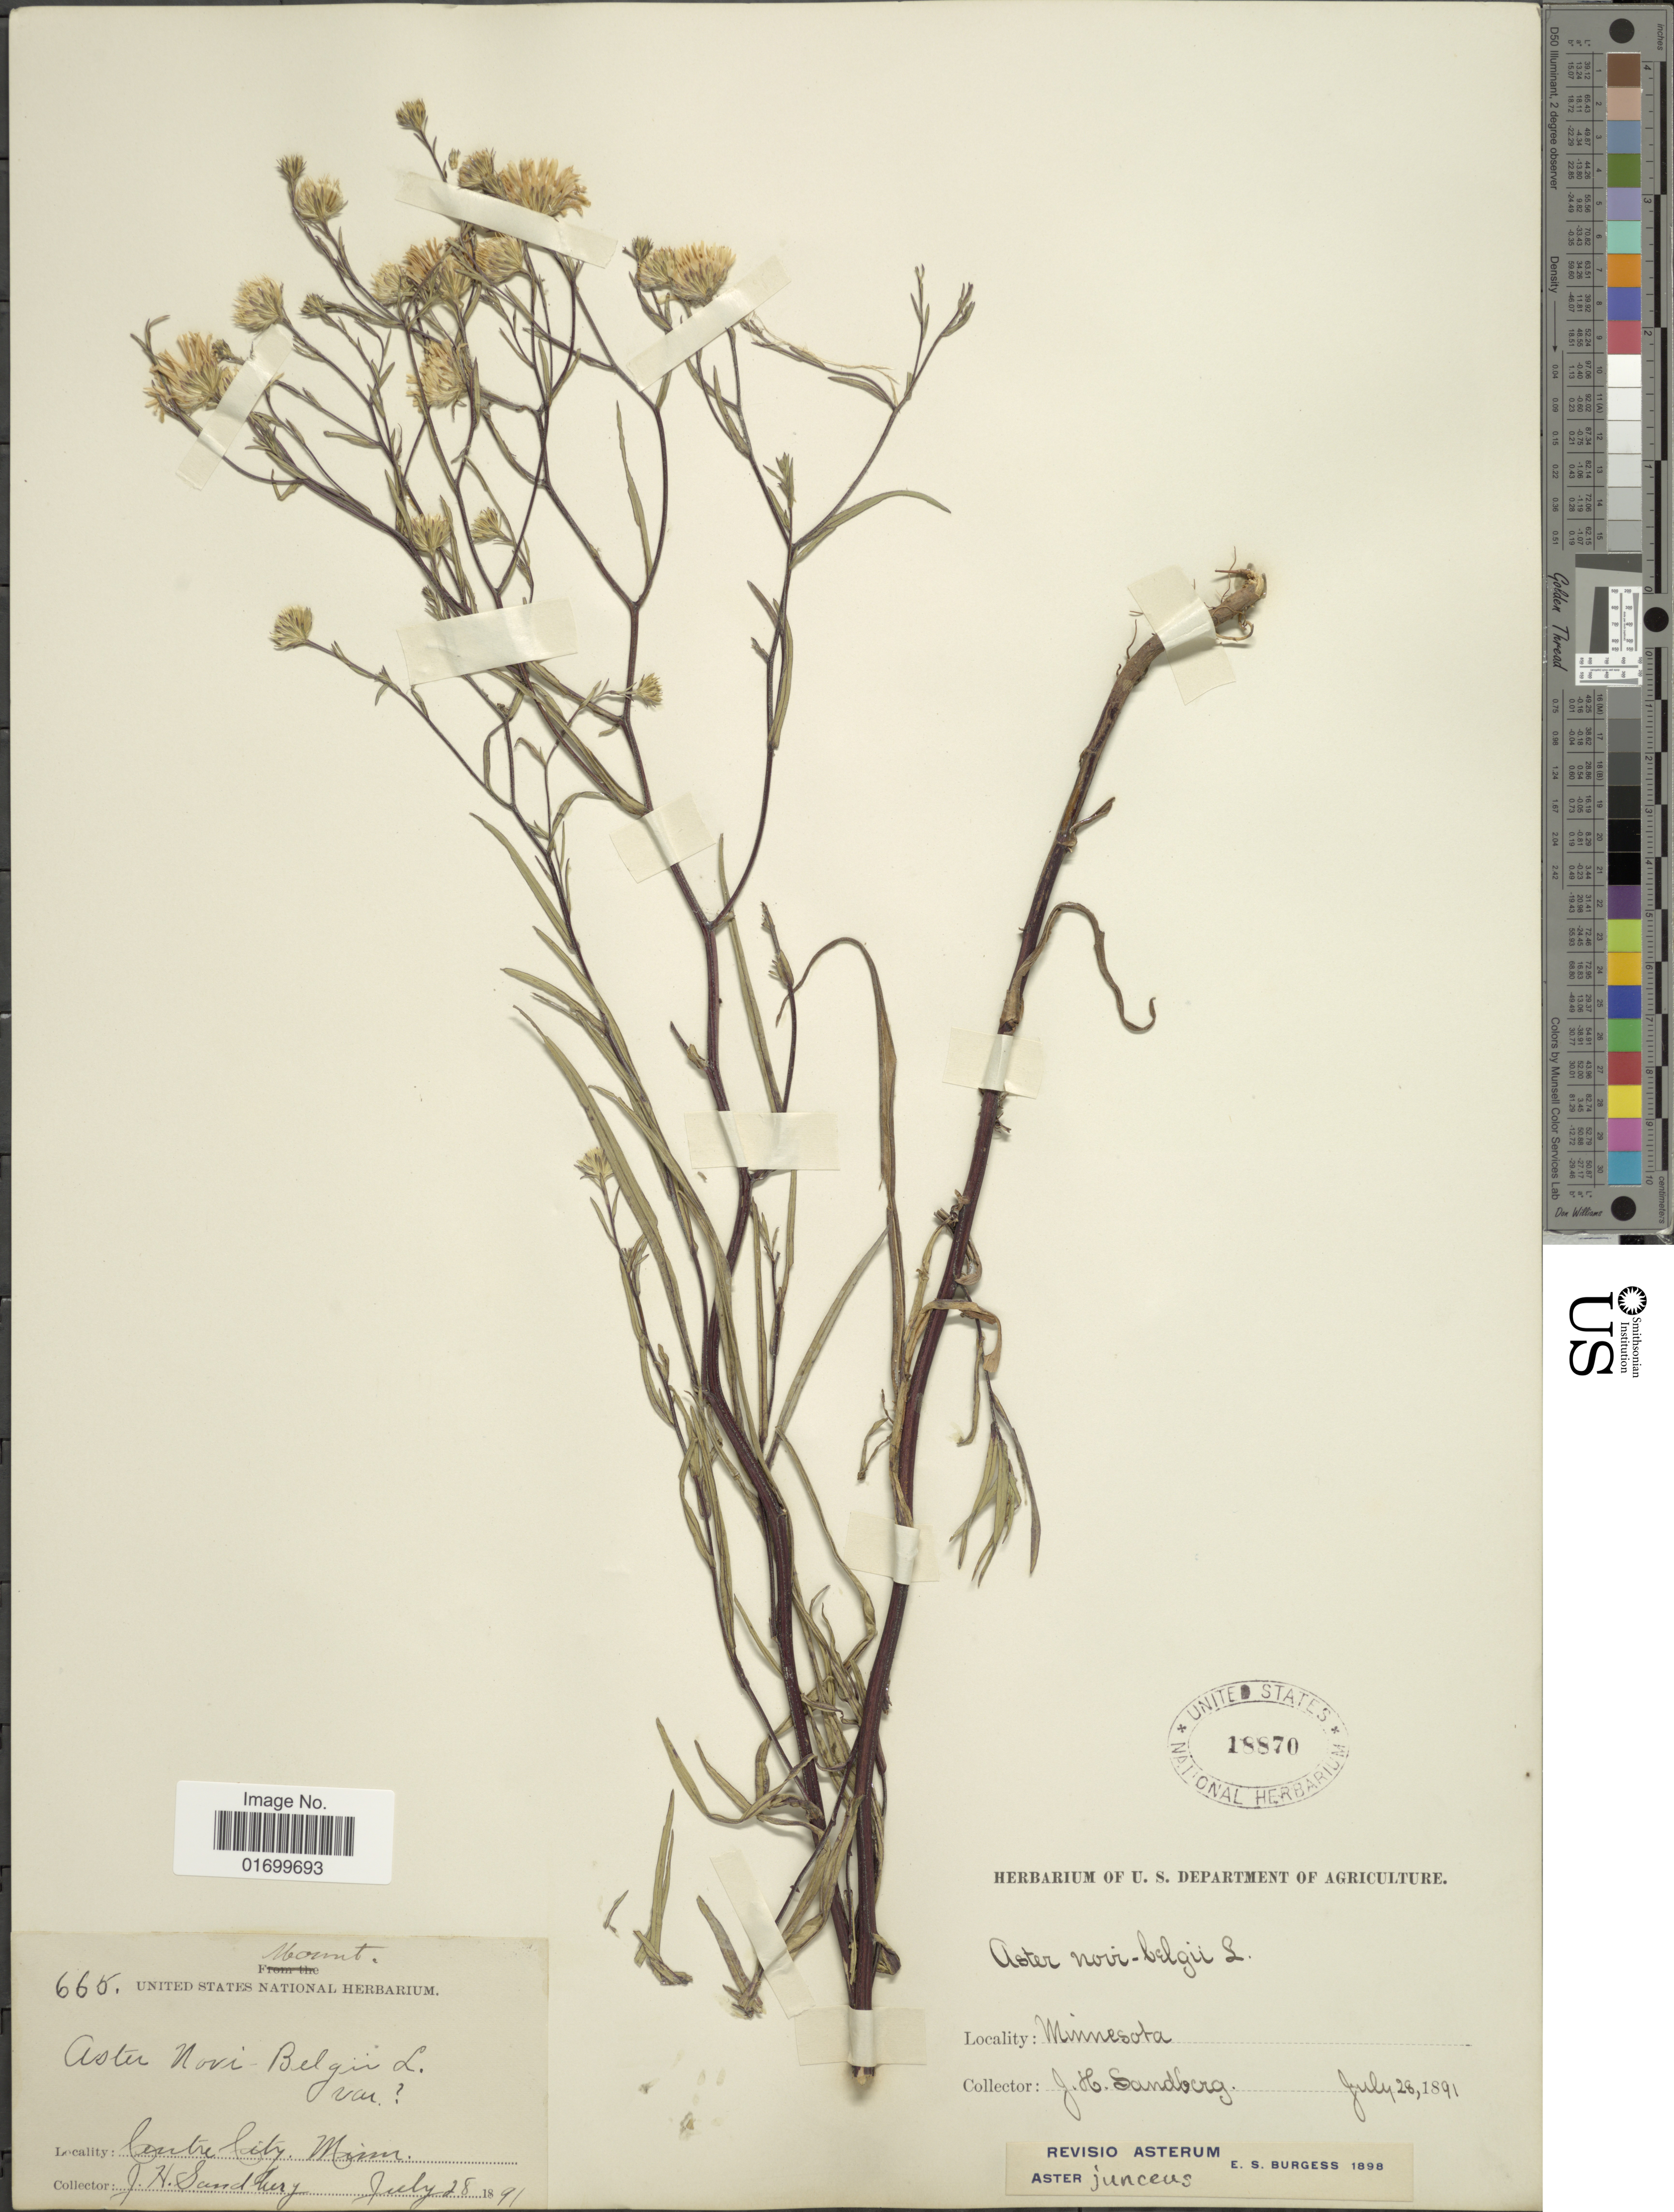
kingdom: Plantae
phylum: Tracheophyta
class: Magnoliopsida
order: Asterales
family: Asteraceae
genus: Symphyotrichum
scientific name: Symphyotrichum boreale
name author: (Torr. & A. Gray) Á. Löve & D. Löve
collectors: J. H. Sandberg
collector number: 665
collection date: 1891-07-28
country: United States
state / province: Minnesota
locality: Centre City.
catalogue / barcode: US 18870